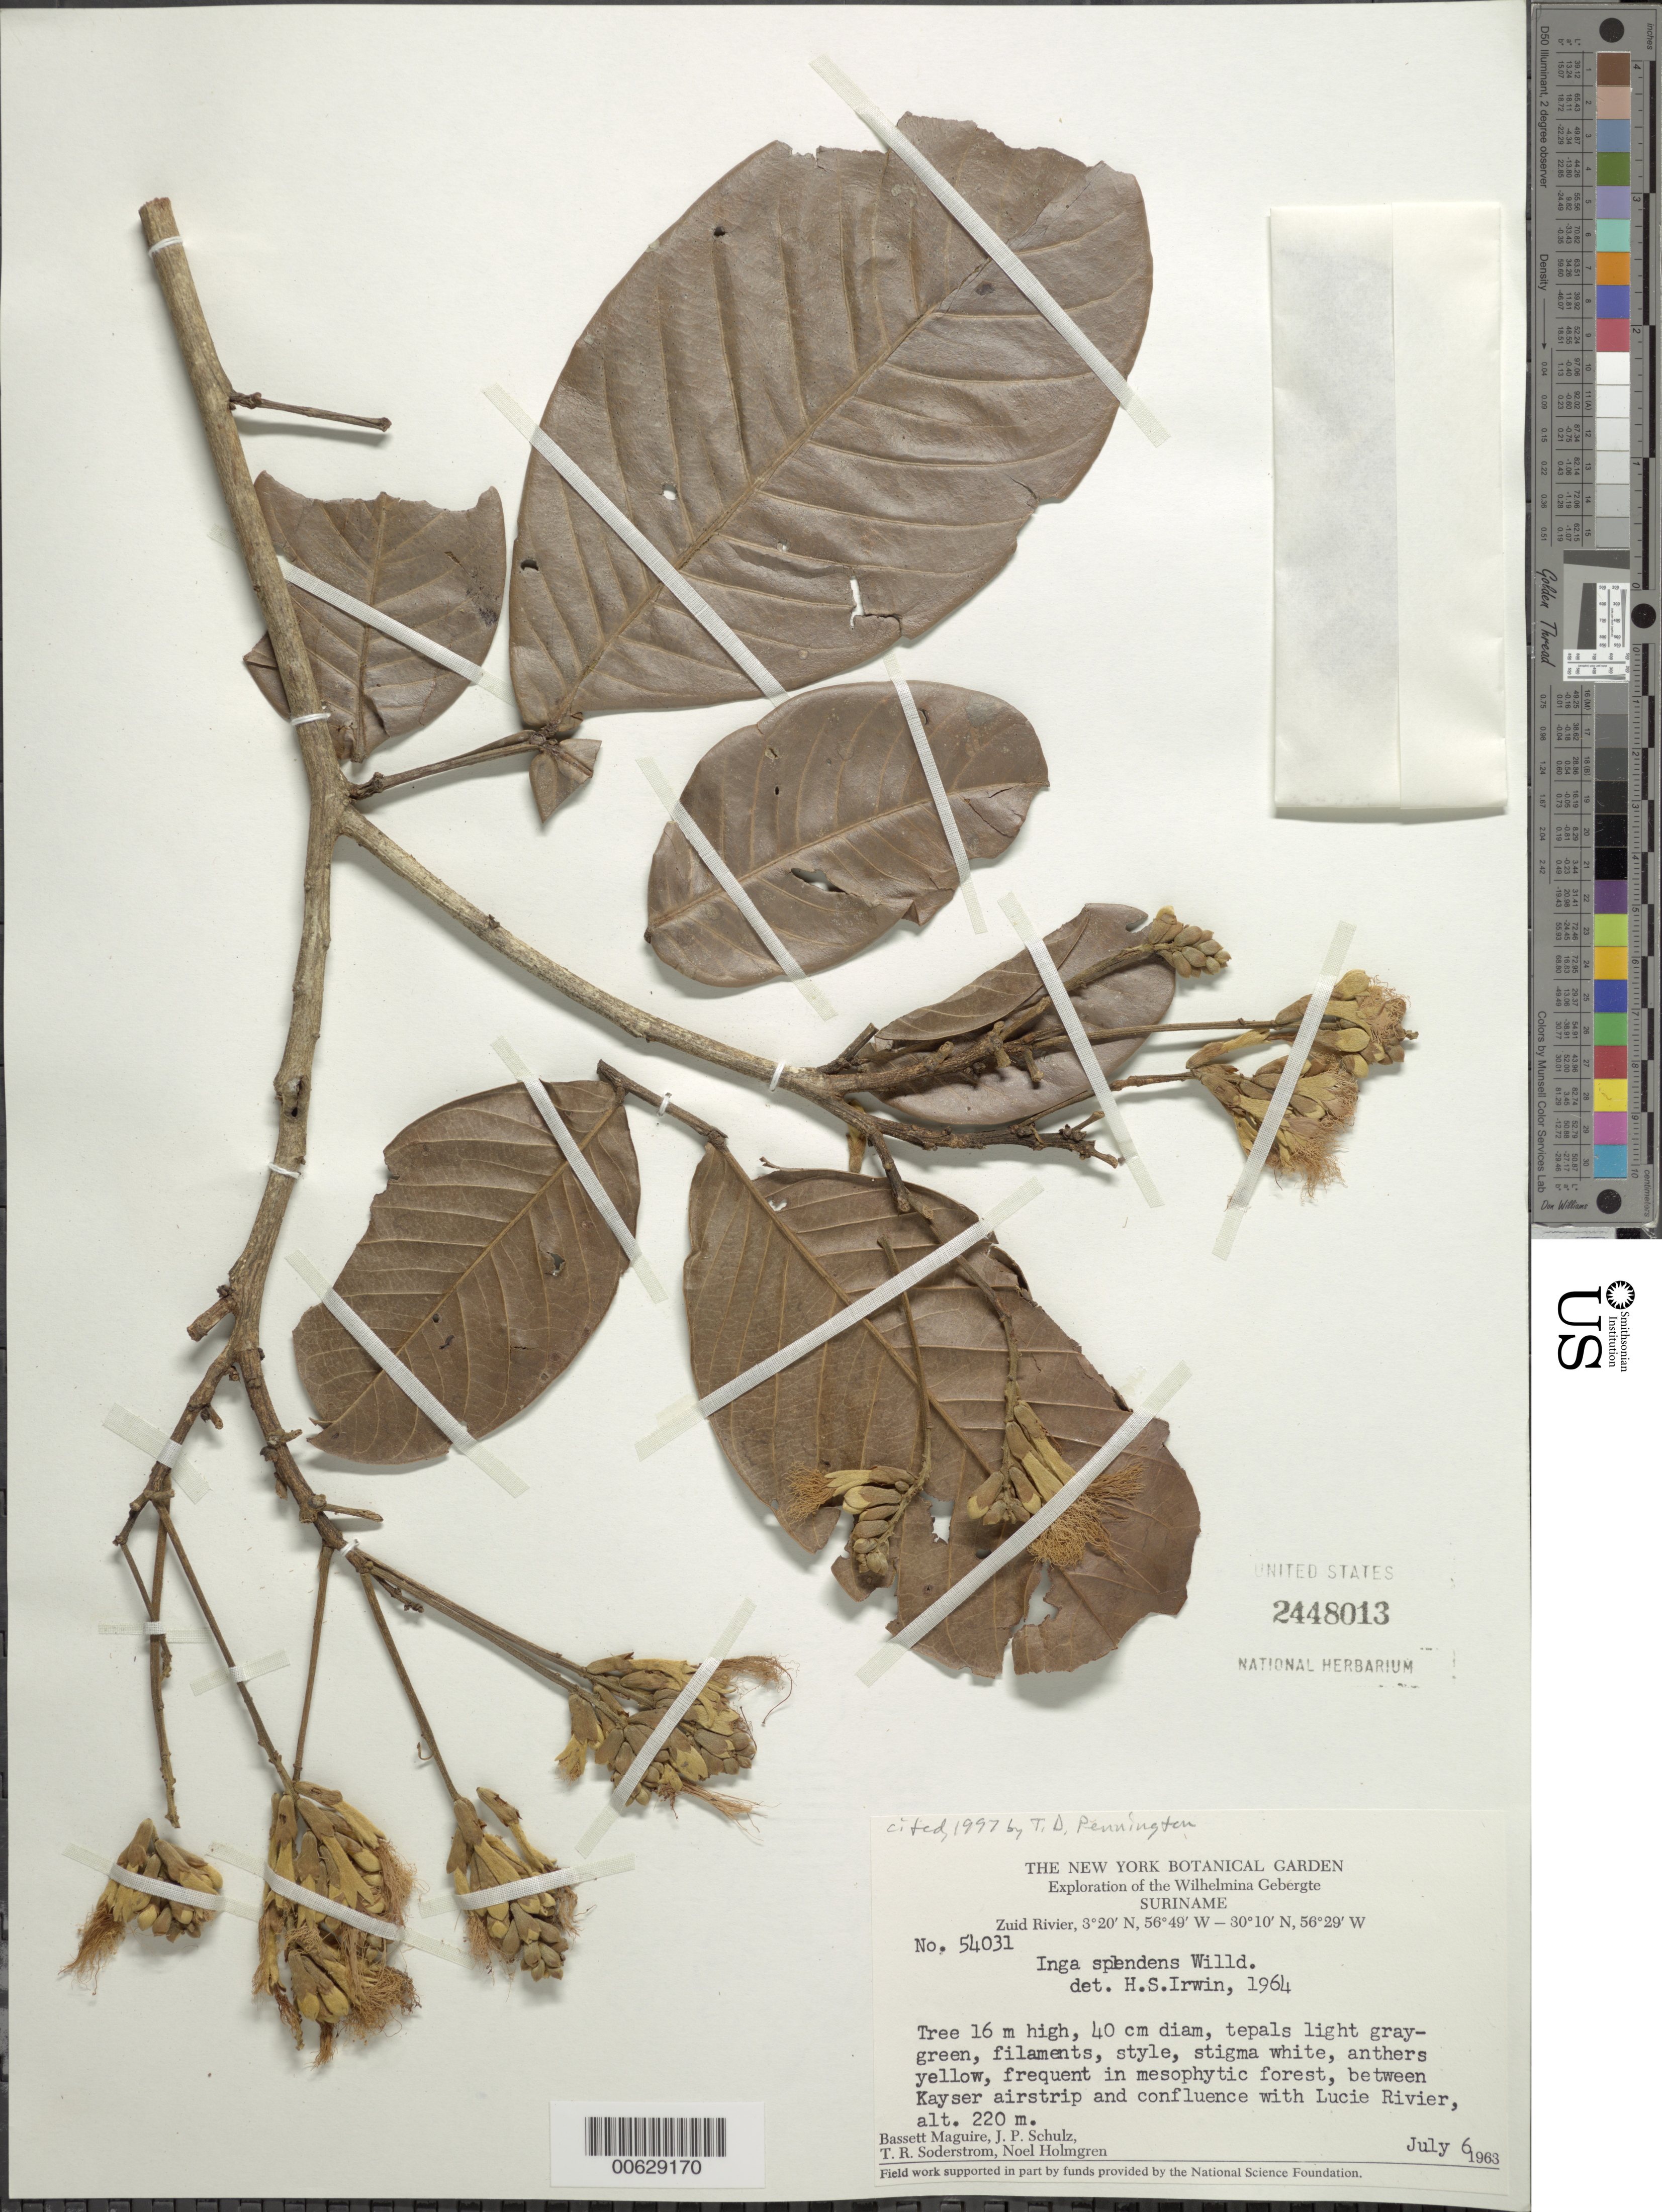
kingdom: Plantae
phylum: Tracheophyta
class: Magnoliopsida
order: Fabales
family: Fabaceae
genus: Inga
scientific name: Inga splendens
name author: Willd.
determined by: Pennington, T. D., (K)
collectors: B. Maguire, J. P. Schulz, T. R. Soderstrom & N. H. Holmgren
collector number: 54031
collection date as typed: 6-Jul-63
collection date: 1963-07-06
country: Suriname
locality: Zuid River, 2 km above confluence with Lucie R., Wilhelmina Gebergte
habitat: Mesophytic forest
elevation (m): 220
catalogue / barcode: US 2448013